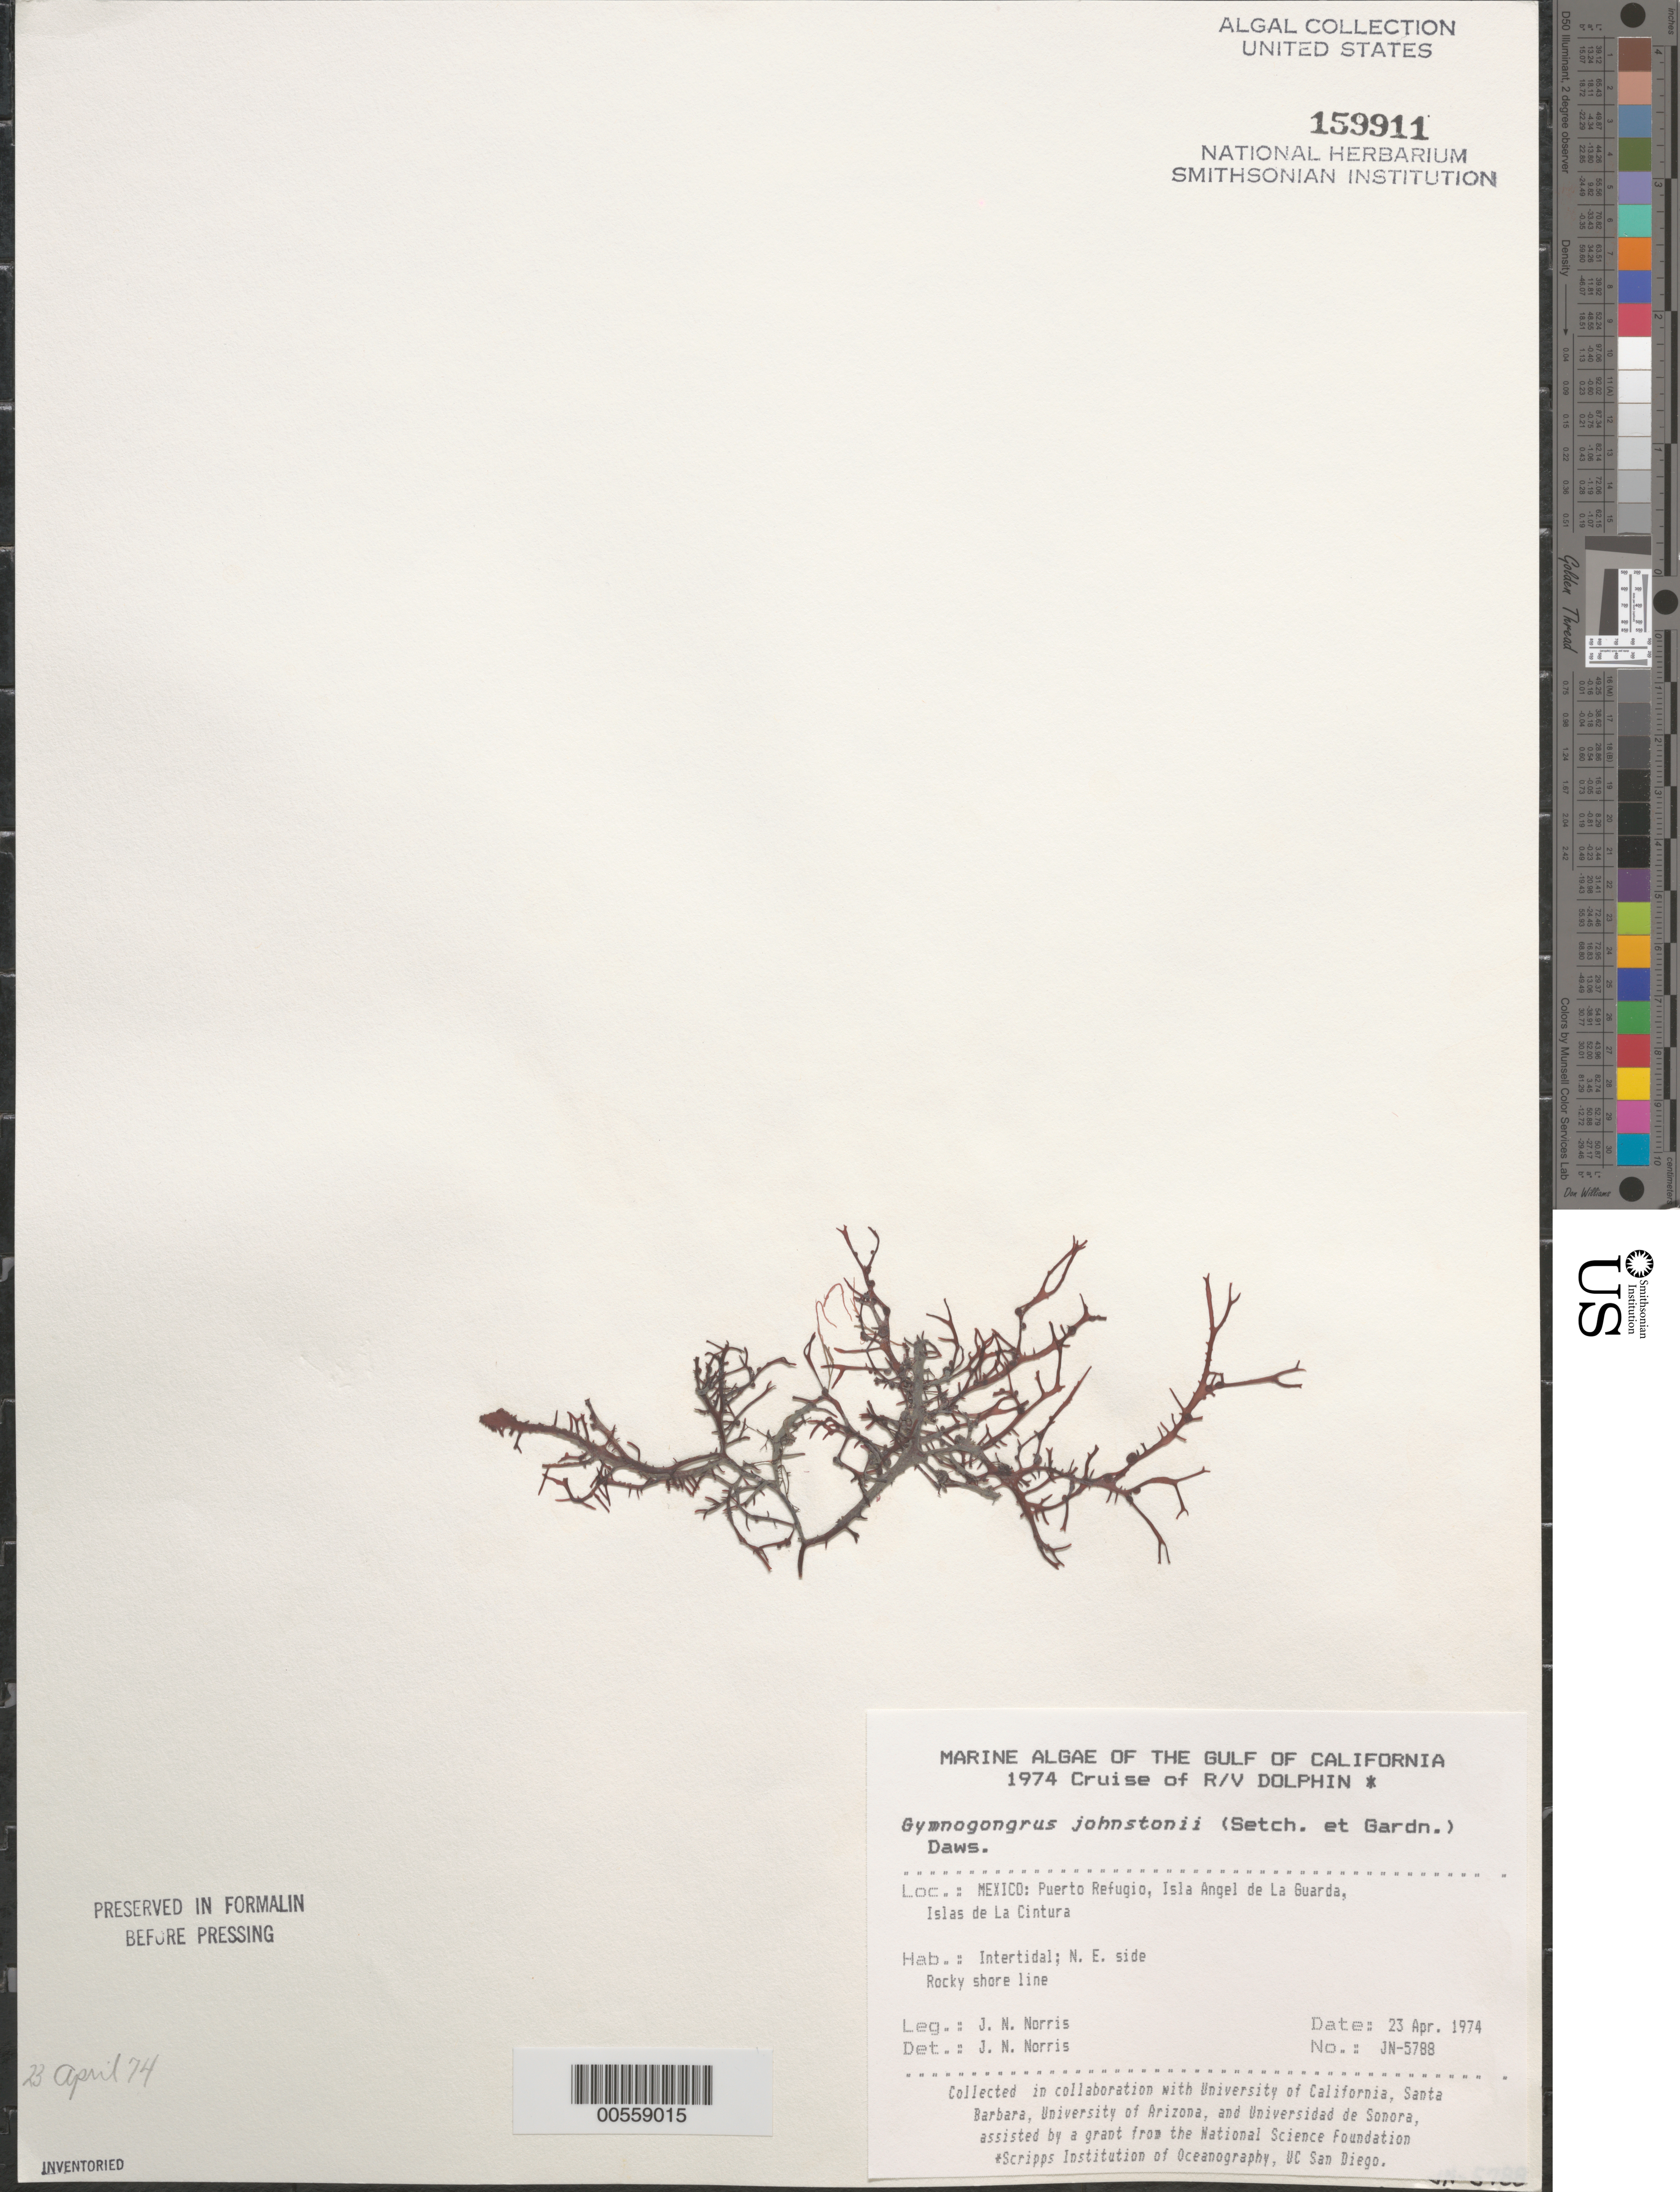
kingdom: Plantae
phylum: Rhodophyta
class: Florideophyceae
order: Gigartinales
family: Phyllophoraceae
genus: Gymnogongrus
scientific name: Gymnogongrus johnstonii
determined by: Norris, James N.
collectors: J. N. Norris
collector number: JN-5788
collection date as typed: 23 Apr 1974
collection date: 1974-04-23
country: Mexico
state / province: Baja California Norte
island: Isla Angel de la Guarda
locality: Puerto Refugio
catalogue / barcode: US 159911